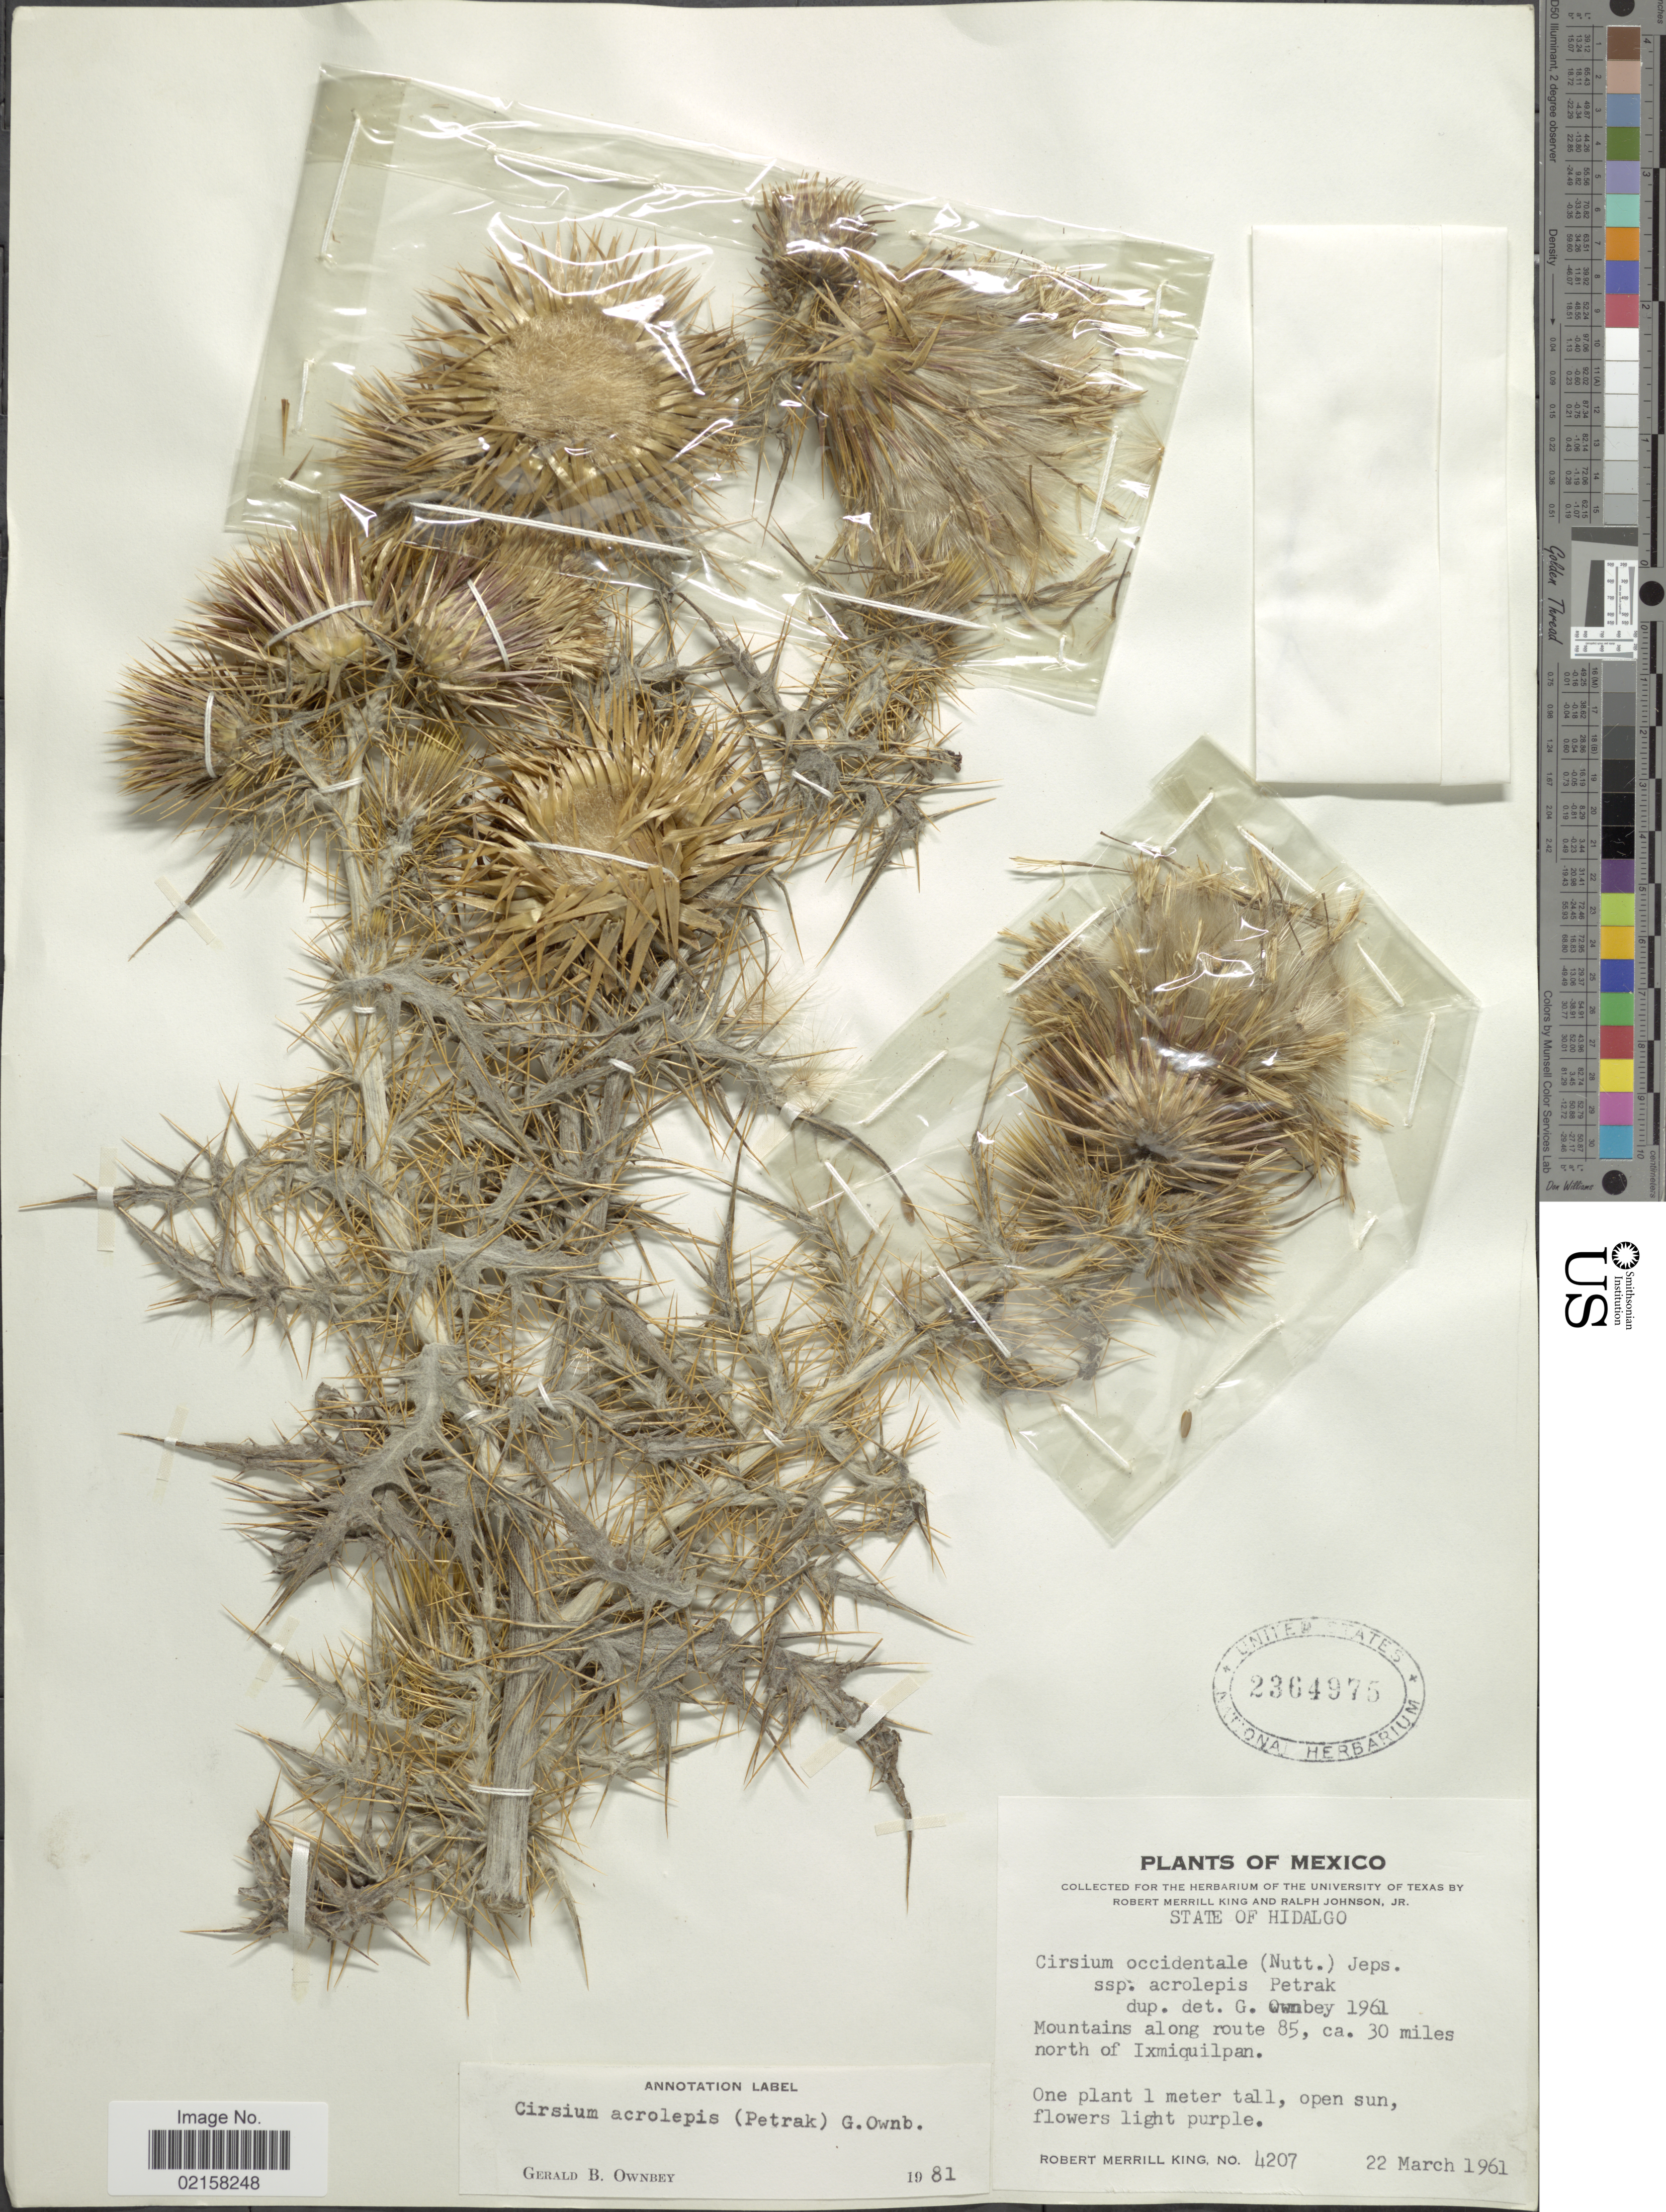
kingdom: Plantae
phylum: Tracheophyta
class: Magnoliopsida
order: Asterales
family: Asteraceae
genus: Cirsium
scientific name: Cirsium acrolepis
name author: (Petr.) G.B. Ownbey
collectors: R. M. King & R. Johnson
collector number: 4207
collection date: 1961-03-22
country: Mexico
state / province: México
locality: Mountains along route 85, ca. 30 miles north of Ixmiquilpan.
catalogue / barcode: US 2364975